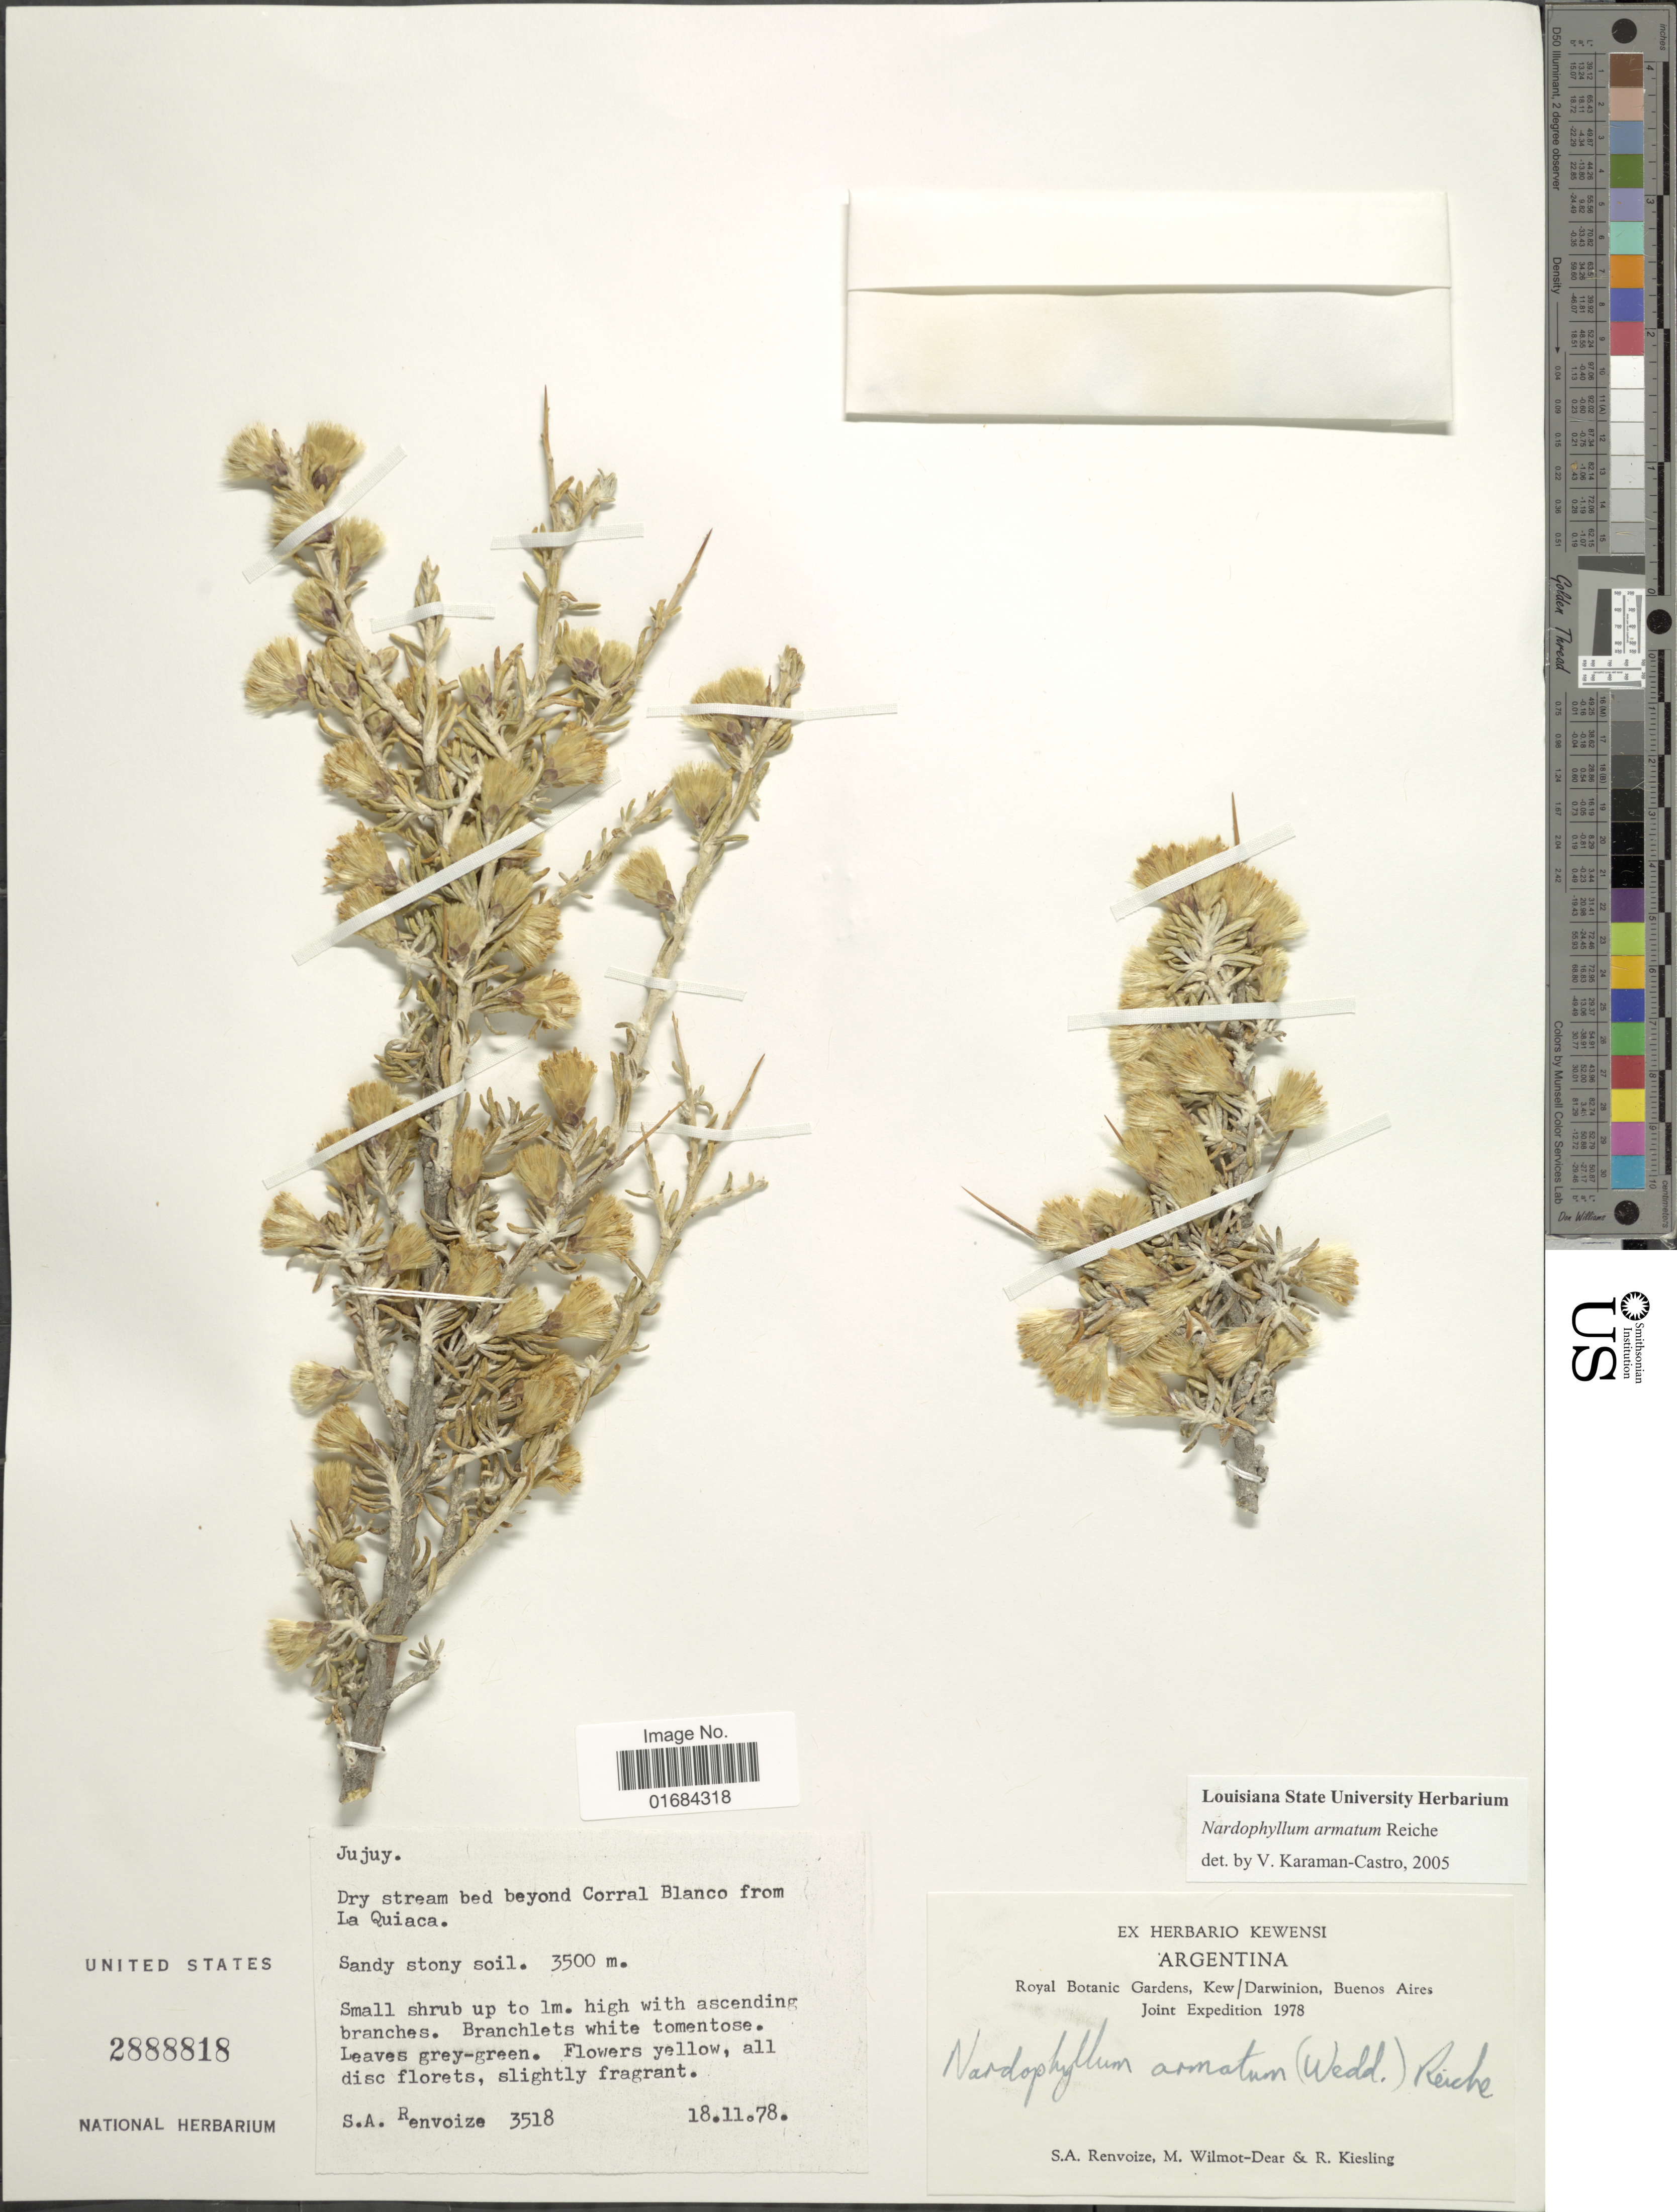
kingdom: Plantae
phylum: Tracheophyta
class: Magnoliopsida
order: Asterales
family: Asteraceae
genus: Ocyroe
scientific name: Ocyroe armata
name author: (Wedd.) Bonif.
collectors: S. A. Renvoize, M. Wilmot-Dear & R. Kiesling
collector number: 3518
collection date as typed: Transcribed d/m/y: 18/11/78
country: Argentina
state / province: Jujuy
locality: Dry stream bed beyond Corral Blanco from La Quiaca.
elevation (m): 3500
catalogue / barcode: US 2888818